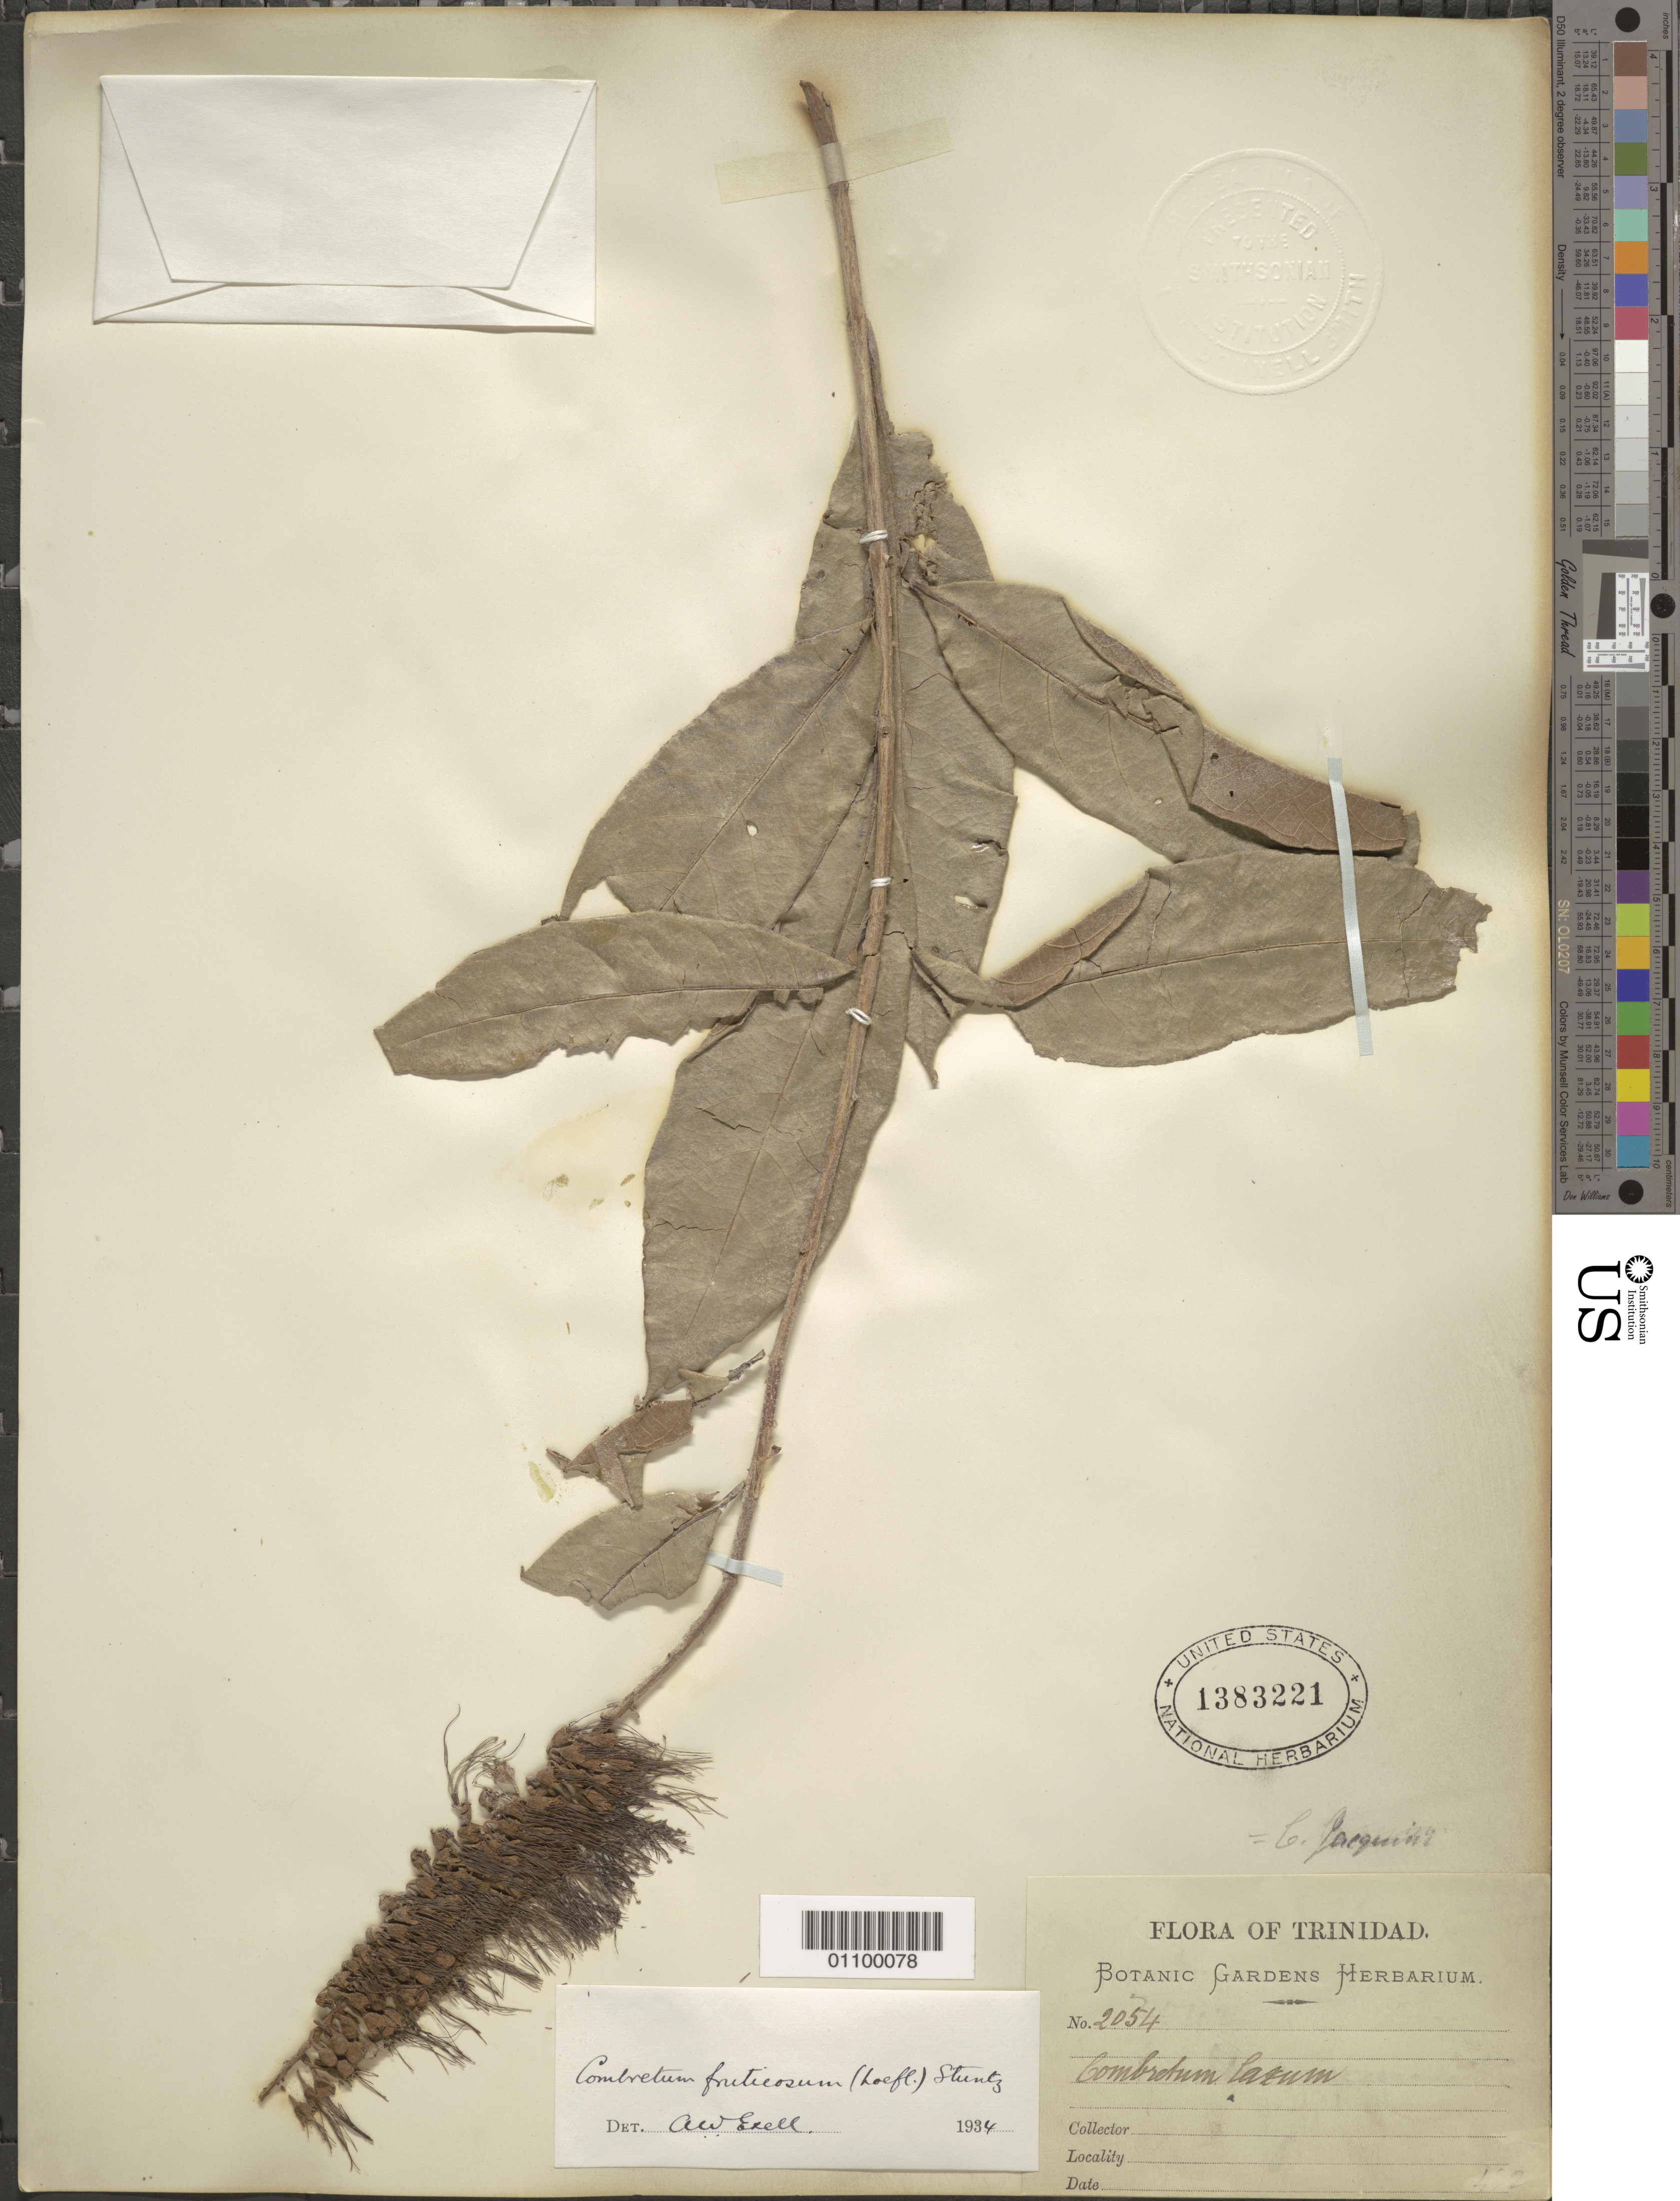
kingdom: Plantae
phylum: Tracheophyta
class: Magnoliopsida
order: Myrtales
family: Combretaceae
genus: Combretum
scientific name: Combretum fruticosum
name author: (Loefl.) Stuntz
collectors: Botanic Gardens Herbarium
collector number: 2054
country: Trinidad and Tobago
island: Trinidad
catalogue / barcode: US 1383221